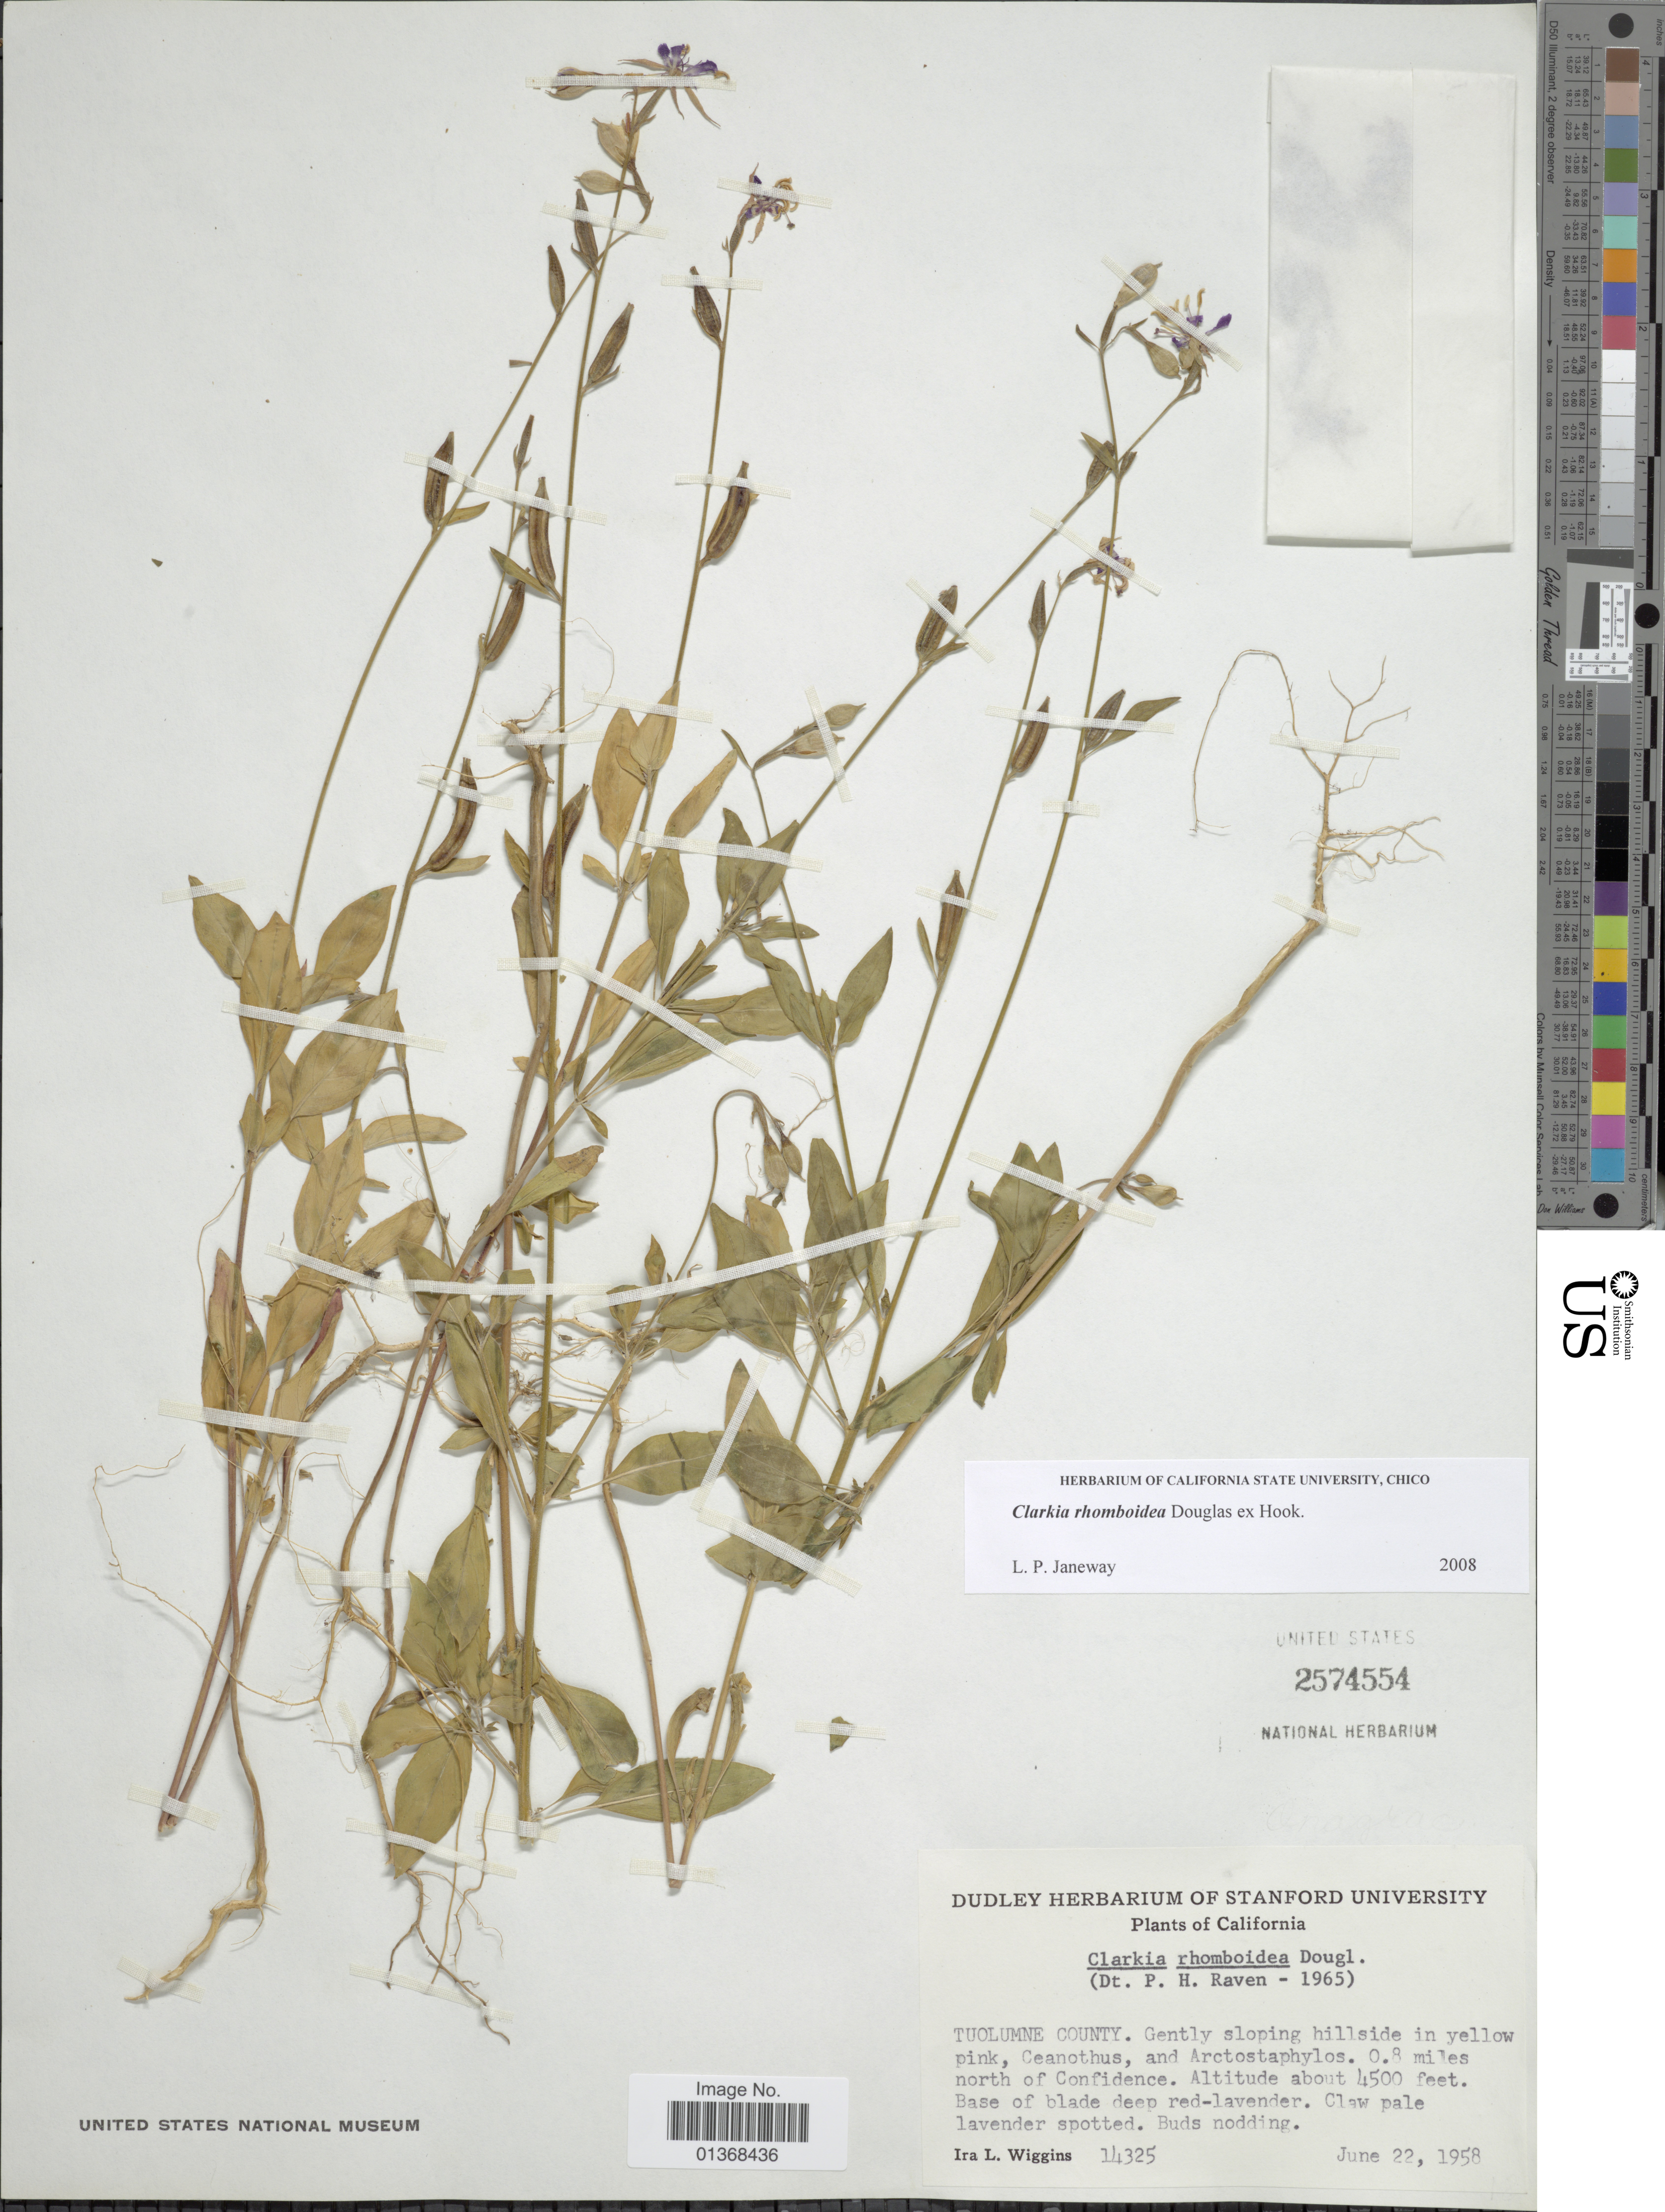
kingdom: Plantae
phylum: Tracheophyta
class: Magnoliopsida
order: Myrtales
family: Onagraceae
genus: Clarkia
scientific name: Clarkia rhomboidea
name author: Douglas ex Hook.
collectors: I. L. Wiggins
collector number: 14325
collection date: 1958-06-22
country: United States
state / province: California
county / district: Tuolumne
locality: Tuolumne County. 0.8 miles north of Confidence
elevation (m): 1372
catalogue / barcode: US 2574554